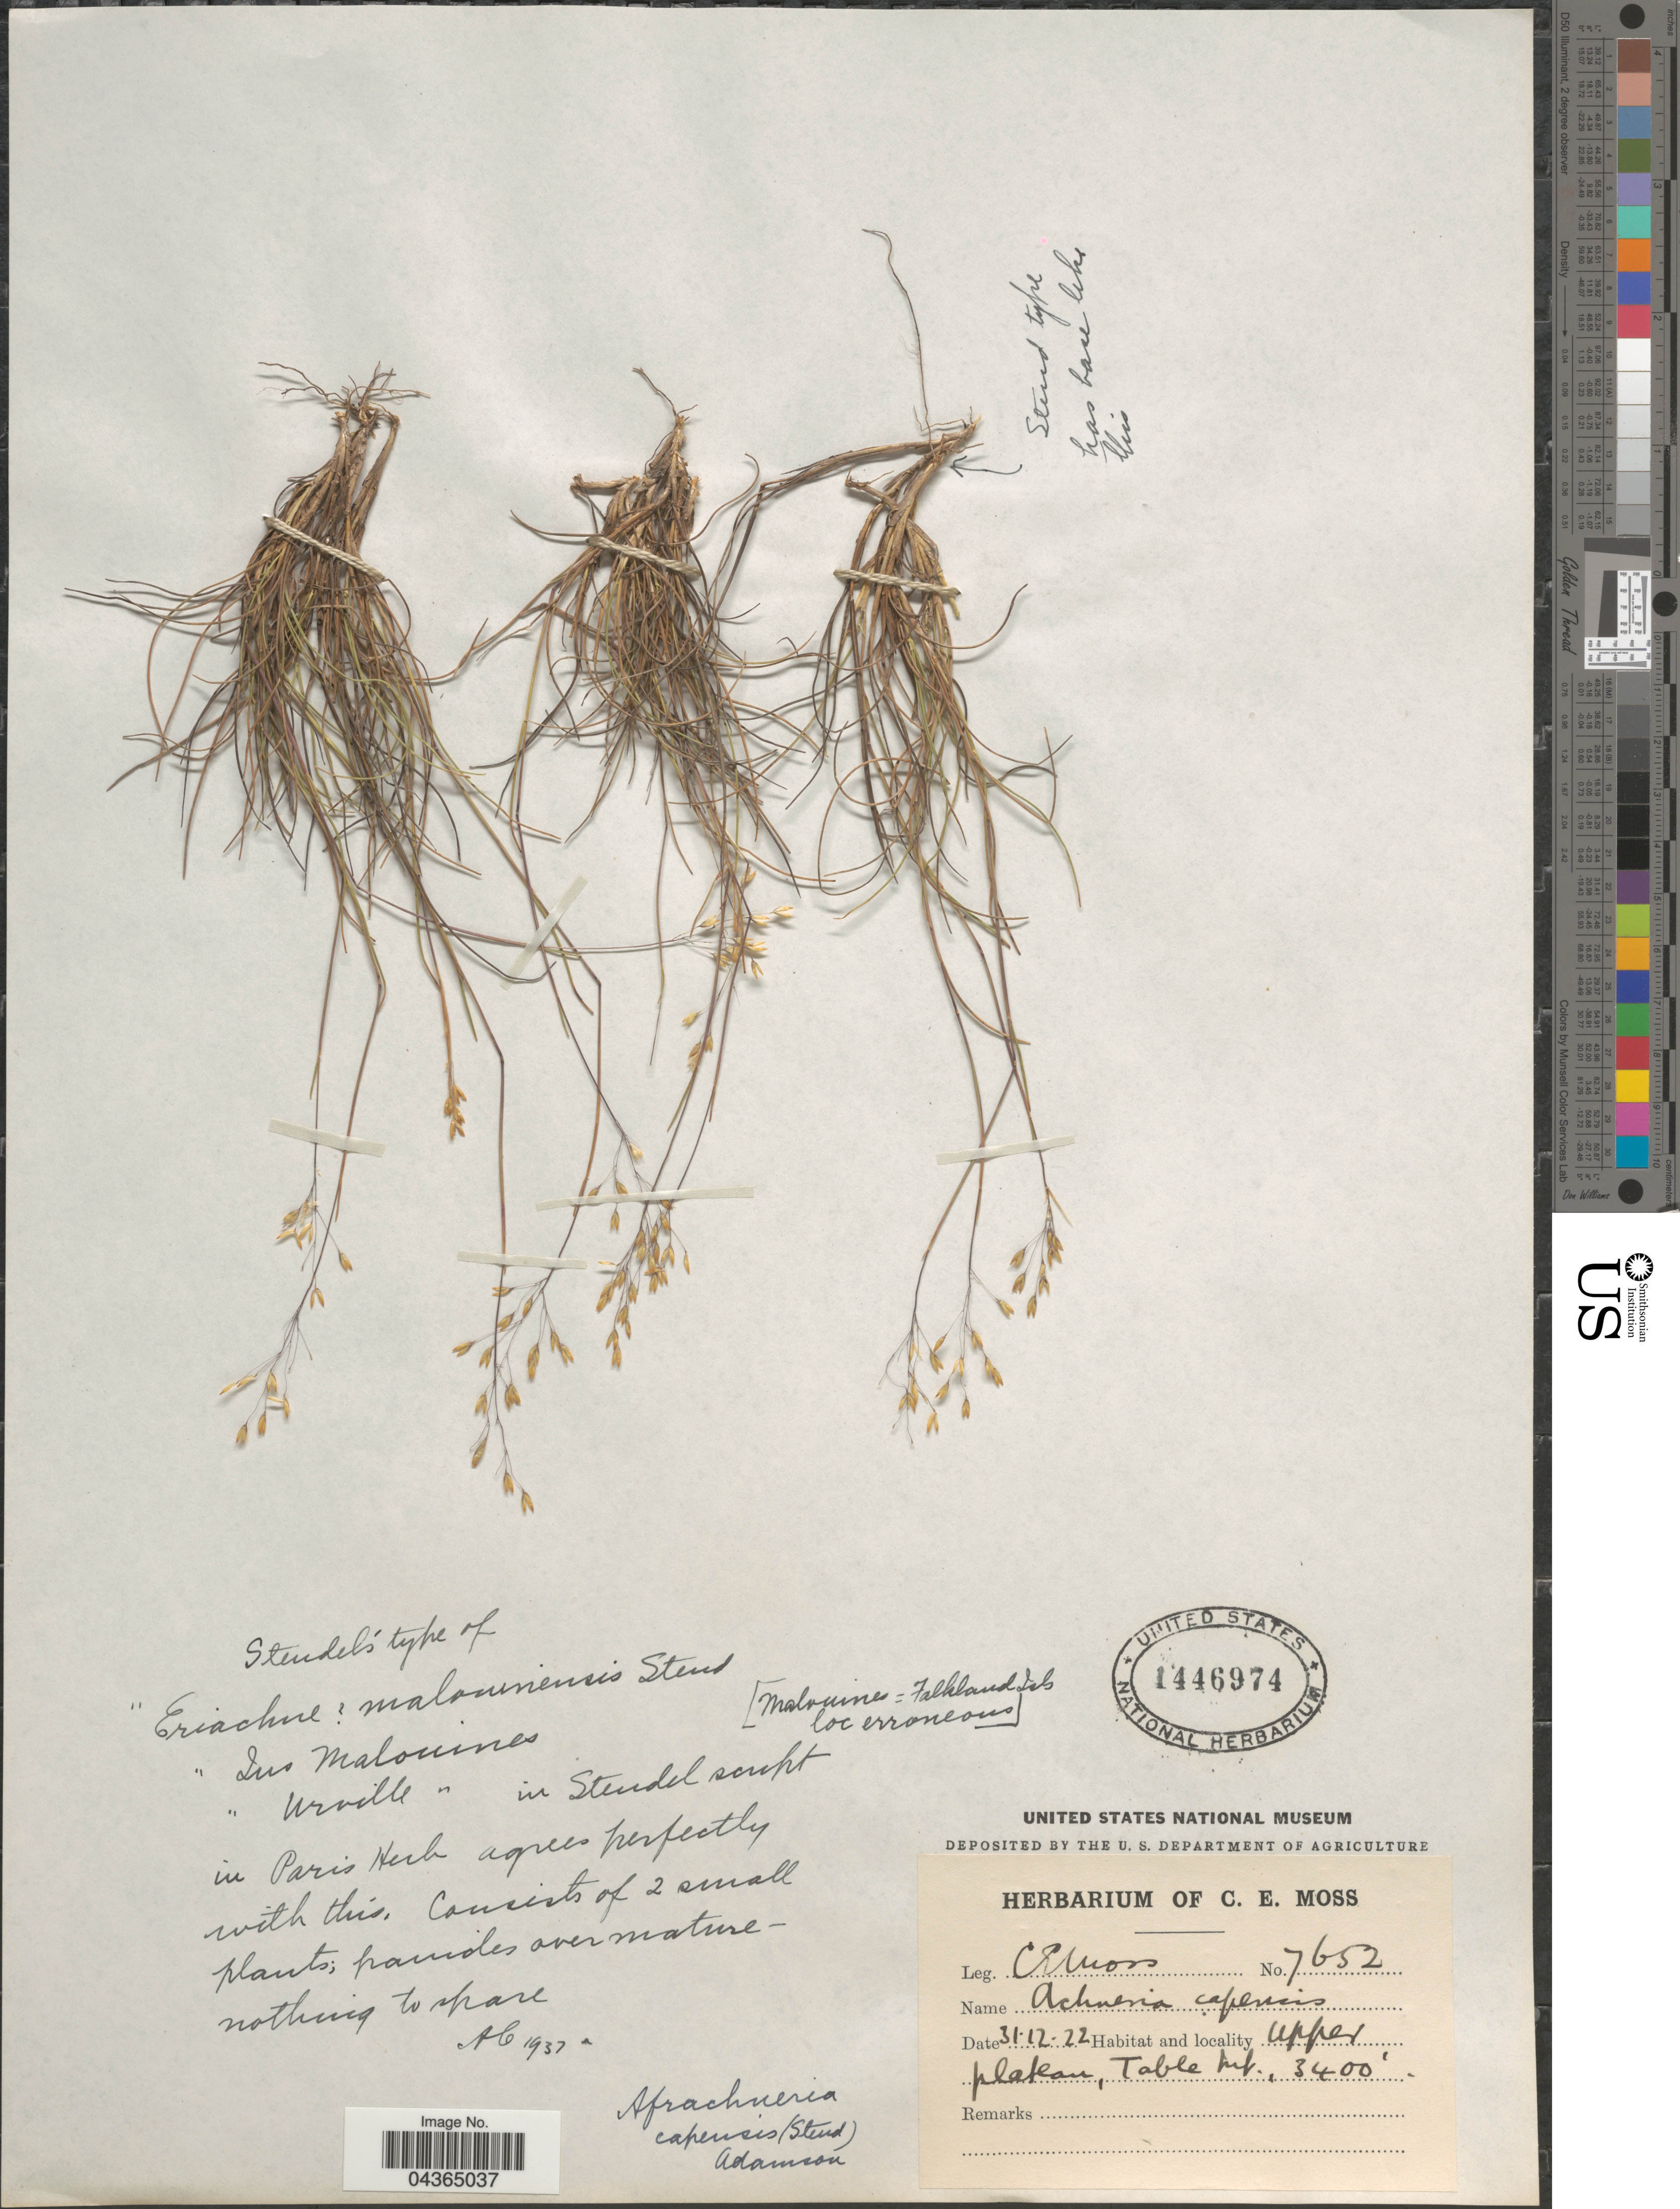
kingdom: Plantae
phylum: Tracheophyta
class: Liliopsida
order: Poales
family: Poaceae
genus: Pentameris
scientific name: Pentameris malouinensis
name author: (Steud.) Galley & H.P. Linder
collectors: C. E. Moss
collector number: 7652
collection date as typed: Transcribed d/m/y: 31/12/22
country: South Africa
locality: Upper plateau, Table Mt.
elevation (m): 1036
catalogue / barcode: US 1446974